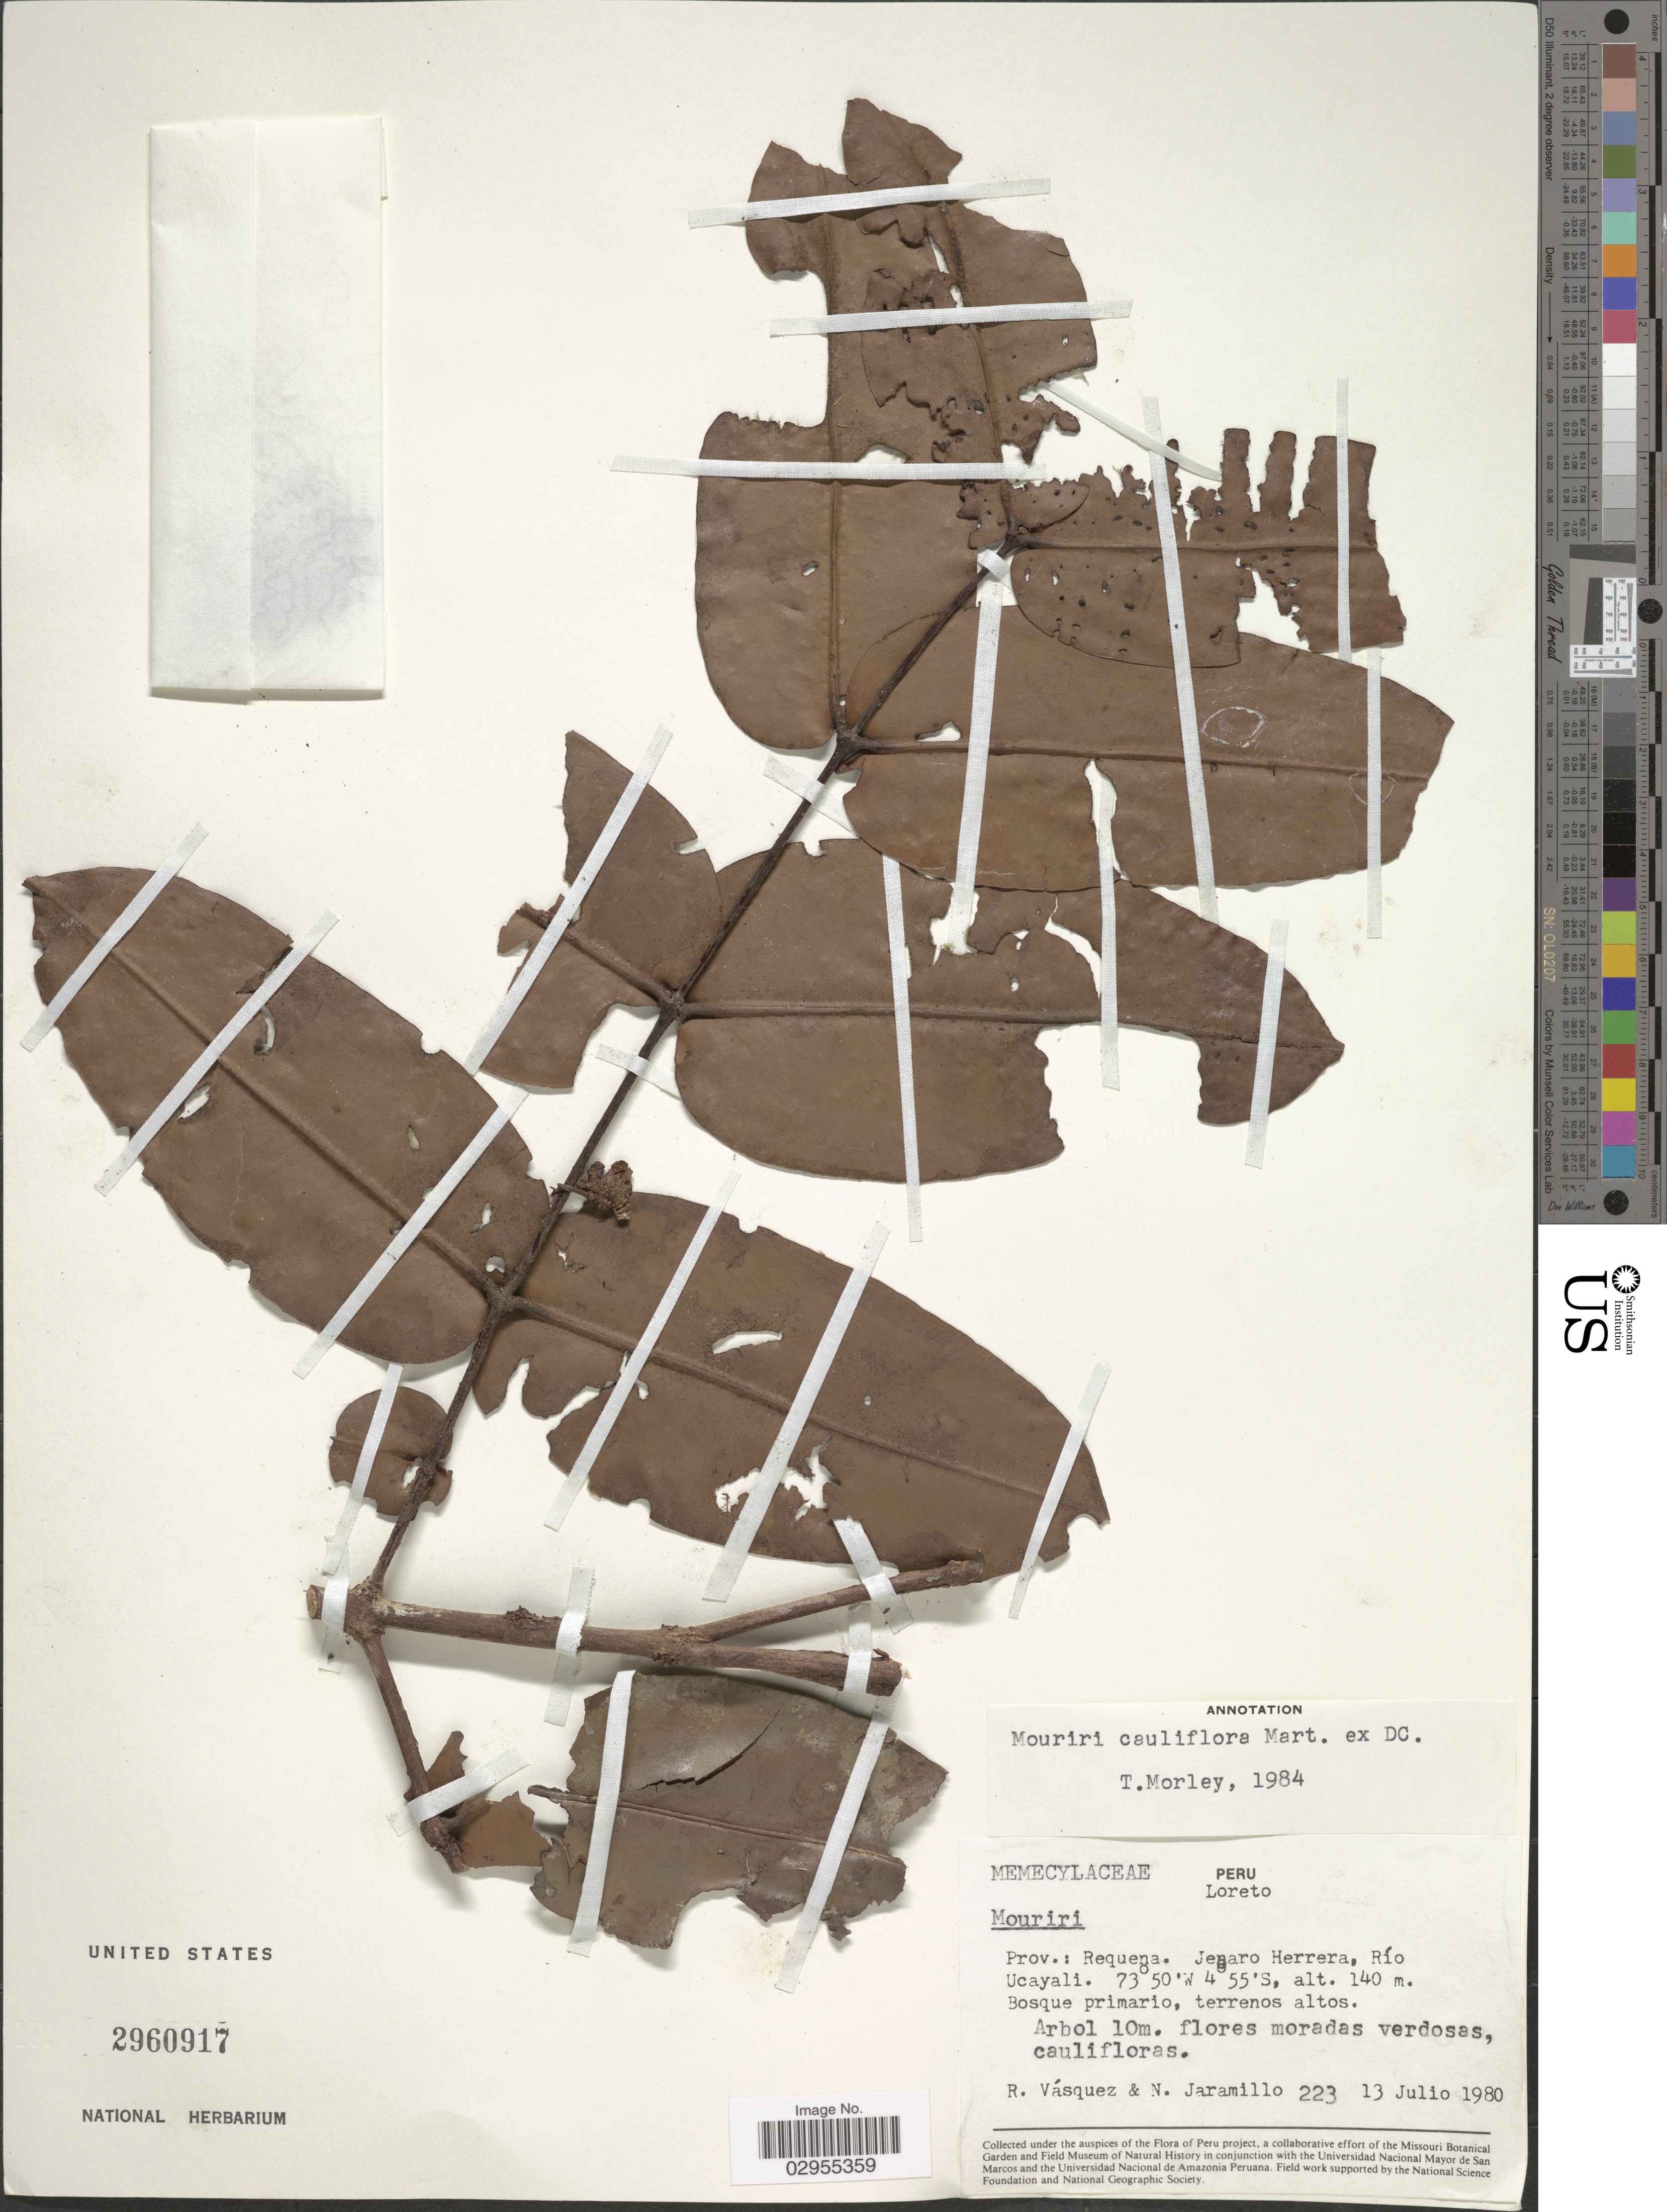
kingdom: Plantae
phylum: Tracheophyta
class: Magnoliopsida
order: Myrtales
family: Melastomataceae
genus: Mouriri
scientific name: Mouriri cauliflora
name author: DC.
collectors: R. Vásquez & N. Jaramillo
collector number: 223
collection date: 1980-07-13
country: Peru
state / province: Loreto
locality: Prov.: Requena. Jenaro Herrera, Río Ucayali.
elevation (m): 140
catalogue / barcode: US 2960917